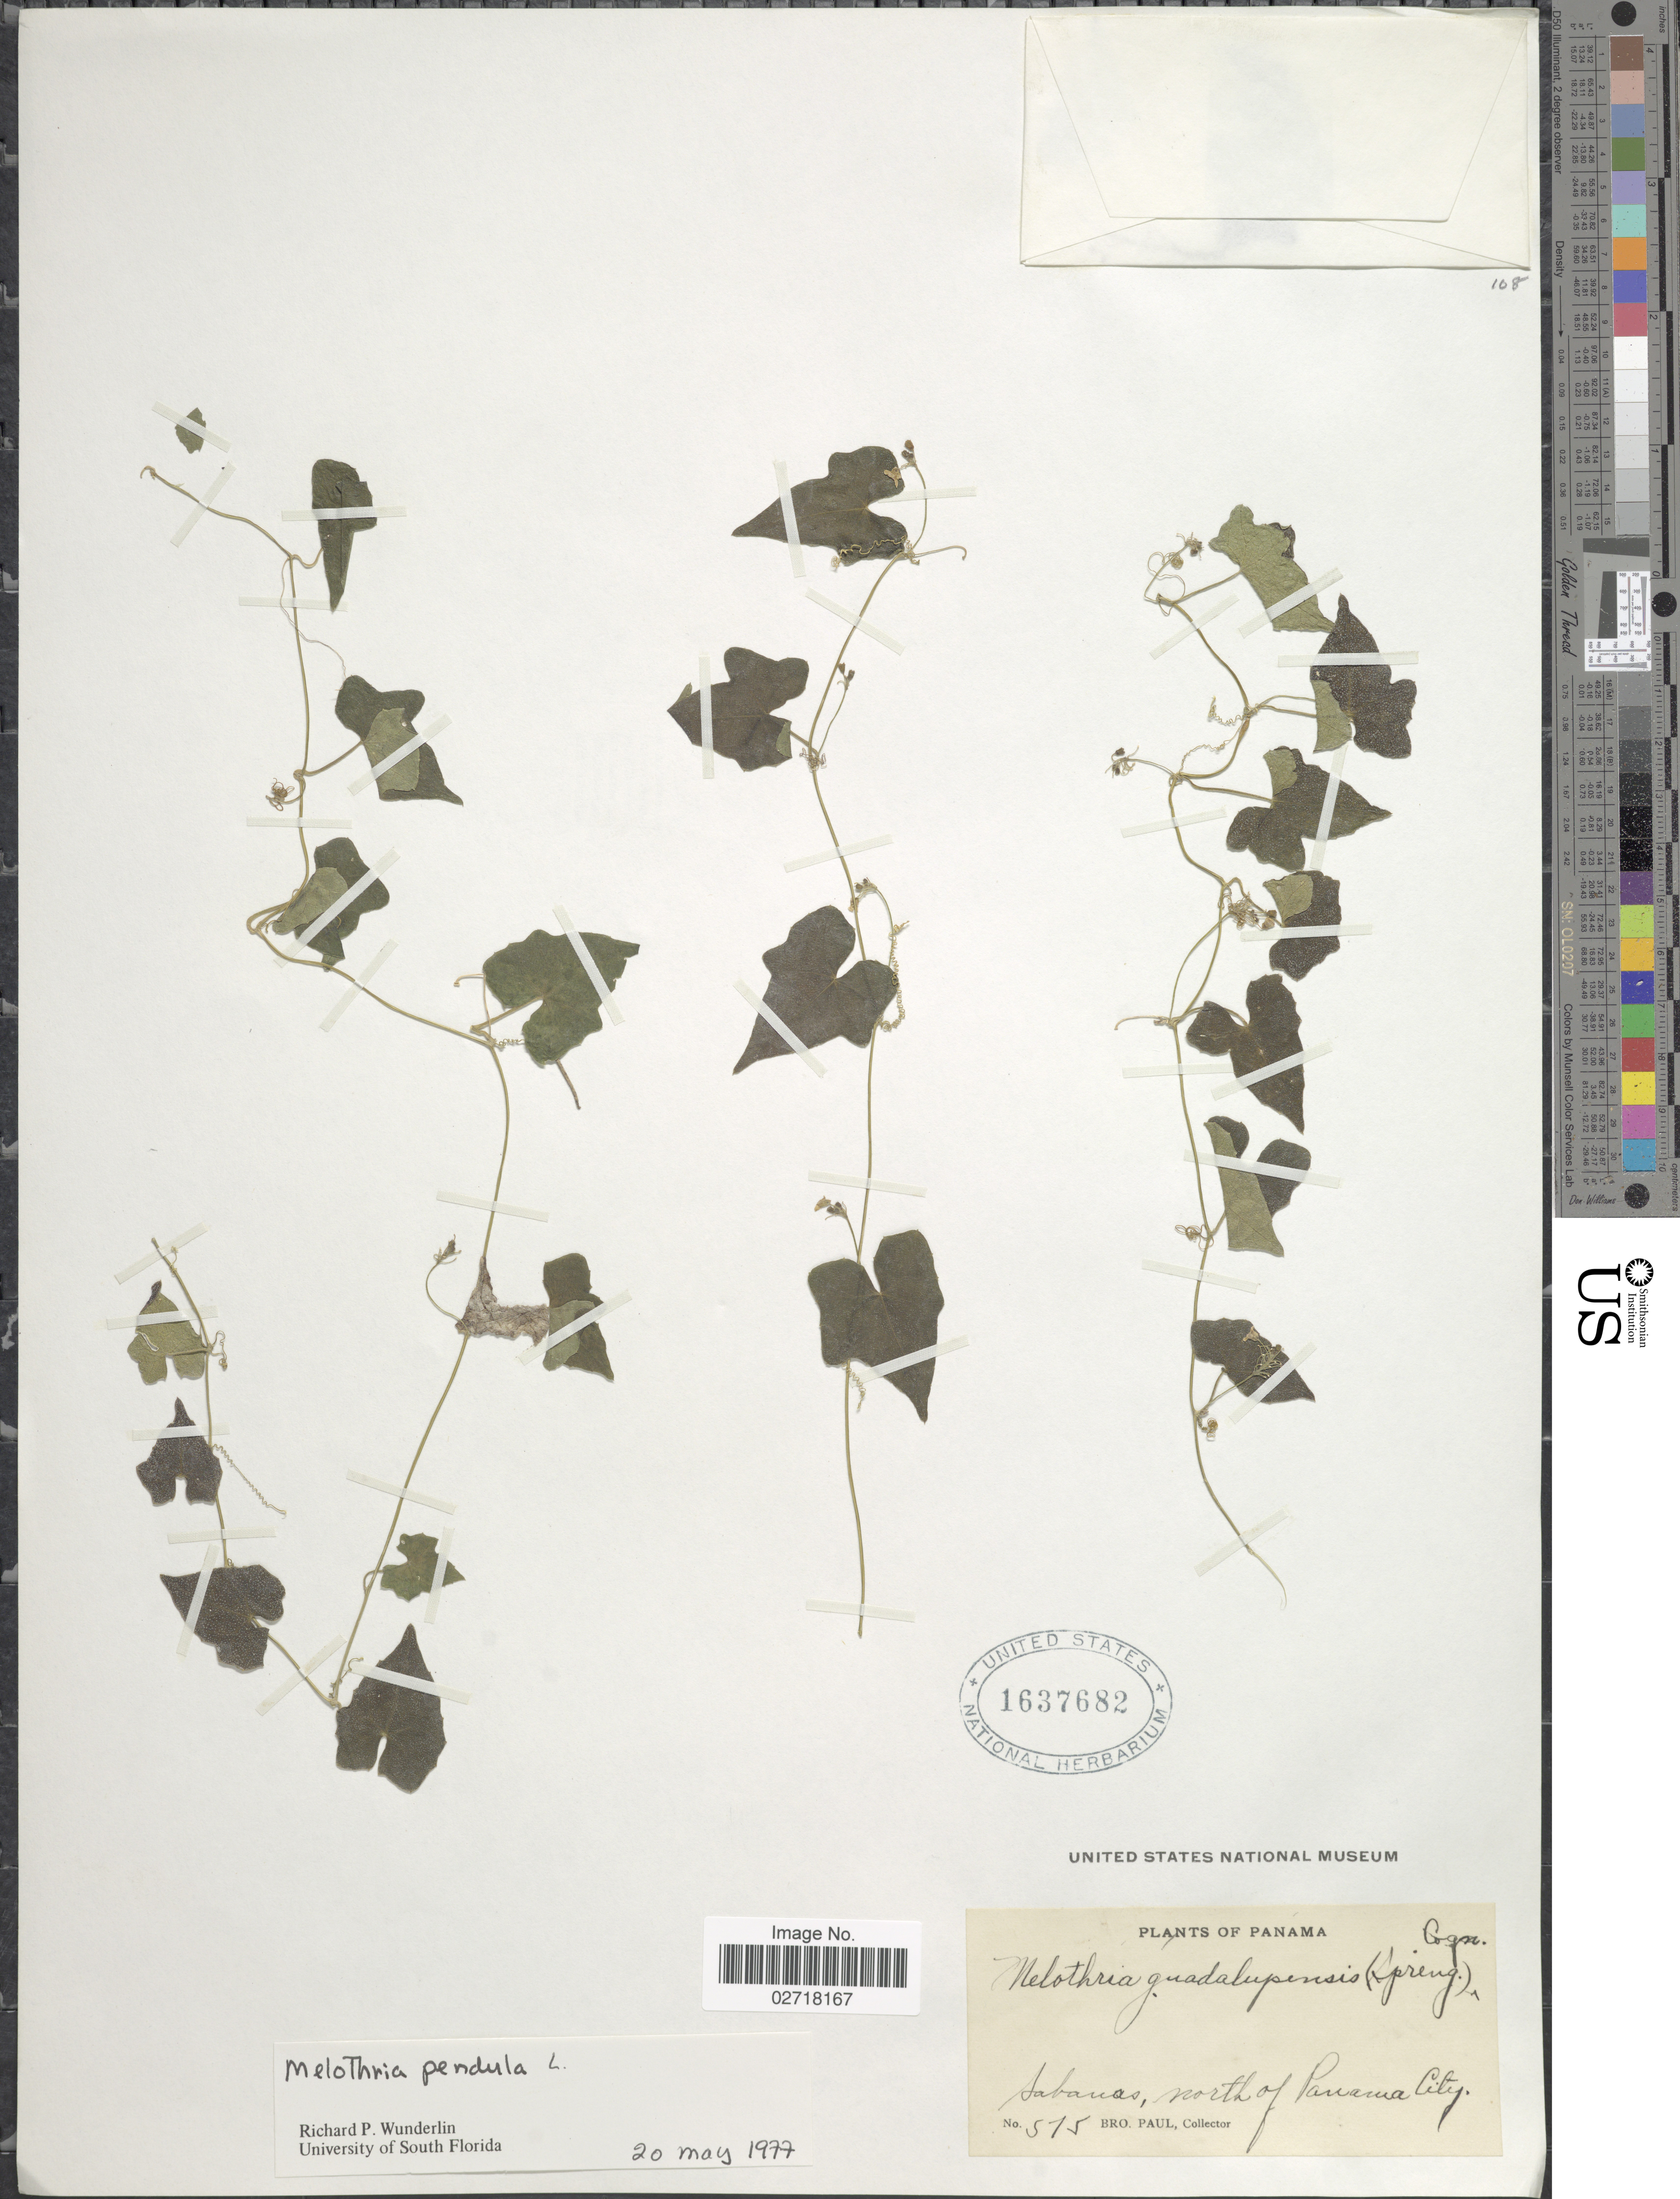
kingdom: Plantae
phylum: Tracheophyta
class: Magnoliopsida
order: Cucurbitales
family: Cucurbitaceae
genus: Melothria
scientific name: Melothria pendula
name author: L.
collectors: B. Paul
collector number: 575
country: Panama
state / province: Panamá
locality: Sabanas, north of Panama City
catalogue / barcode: US 1637682